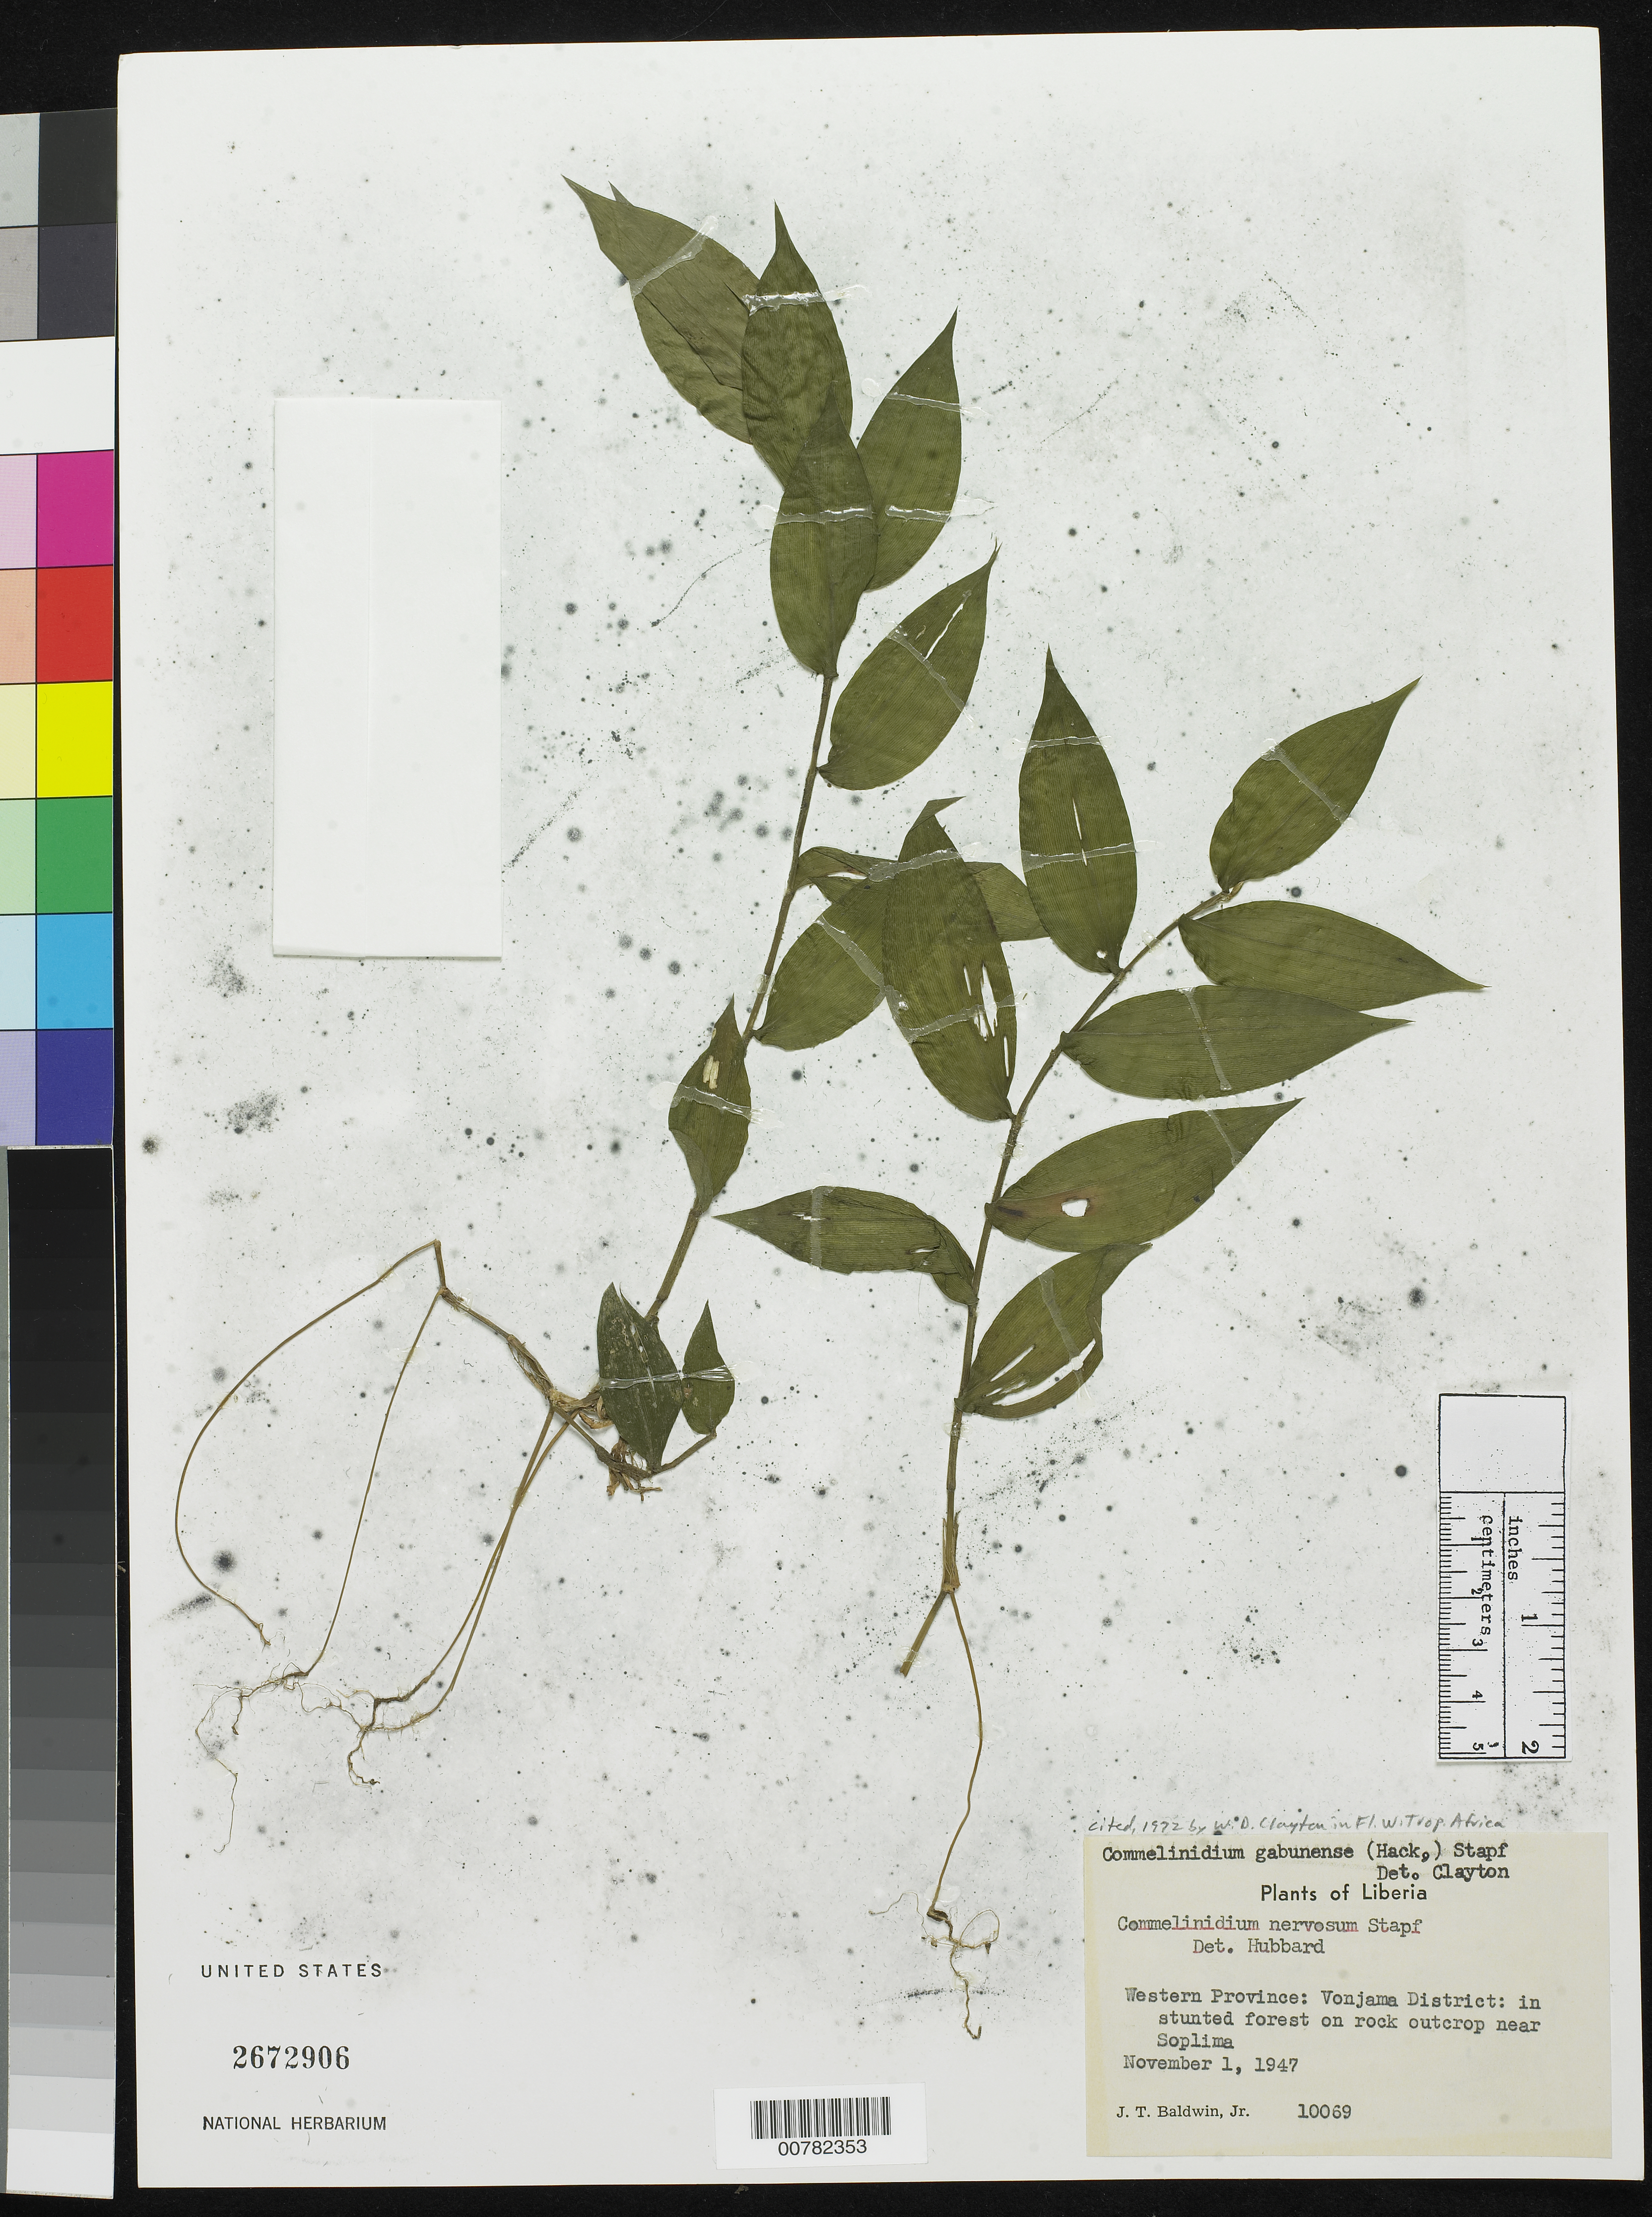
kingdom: Plantae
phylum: Tracheophyta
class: Liliopsida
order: Poales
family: Poaceae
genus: Acroceras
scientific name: Acroceras gabunense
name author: (Hack.) Clayton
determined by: Poaceae Reorganization Project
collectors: J. T. Baldwin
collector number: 10069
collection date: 1947-11-01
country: Liberia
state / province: Lofa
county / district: Vonjama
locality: in stunted forest on rock outcrop near Soplima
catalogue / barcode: US 2672906